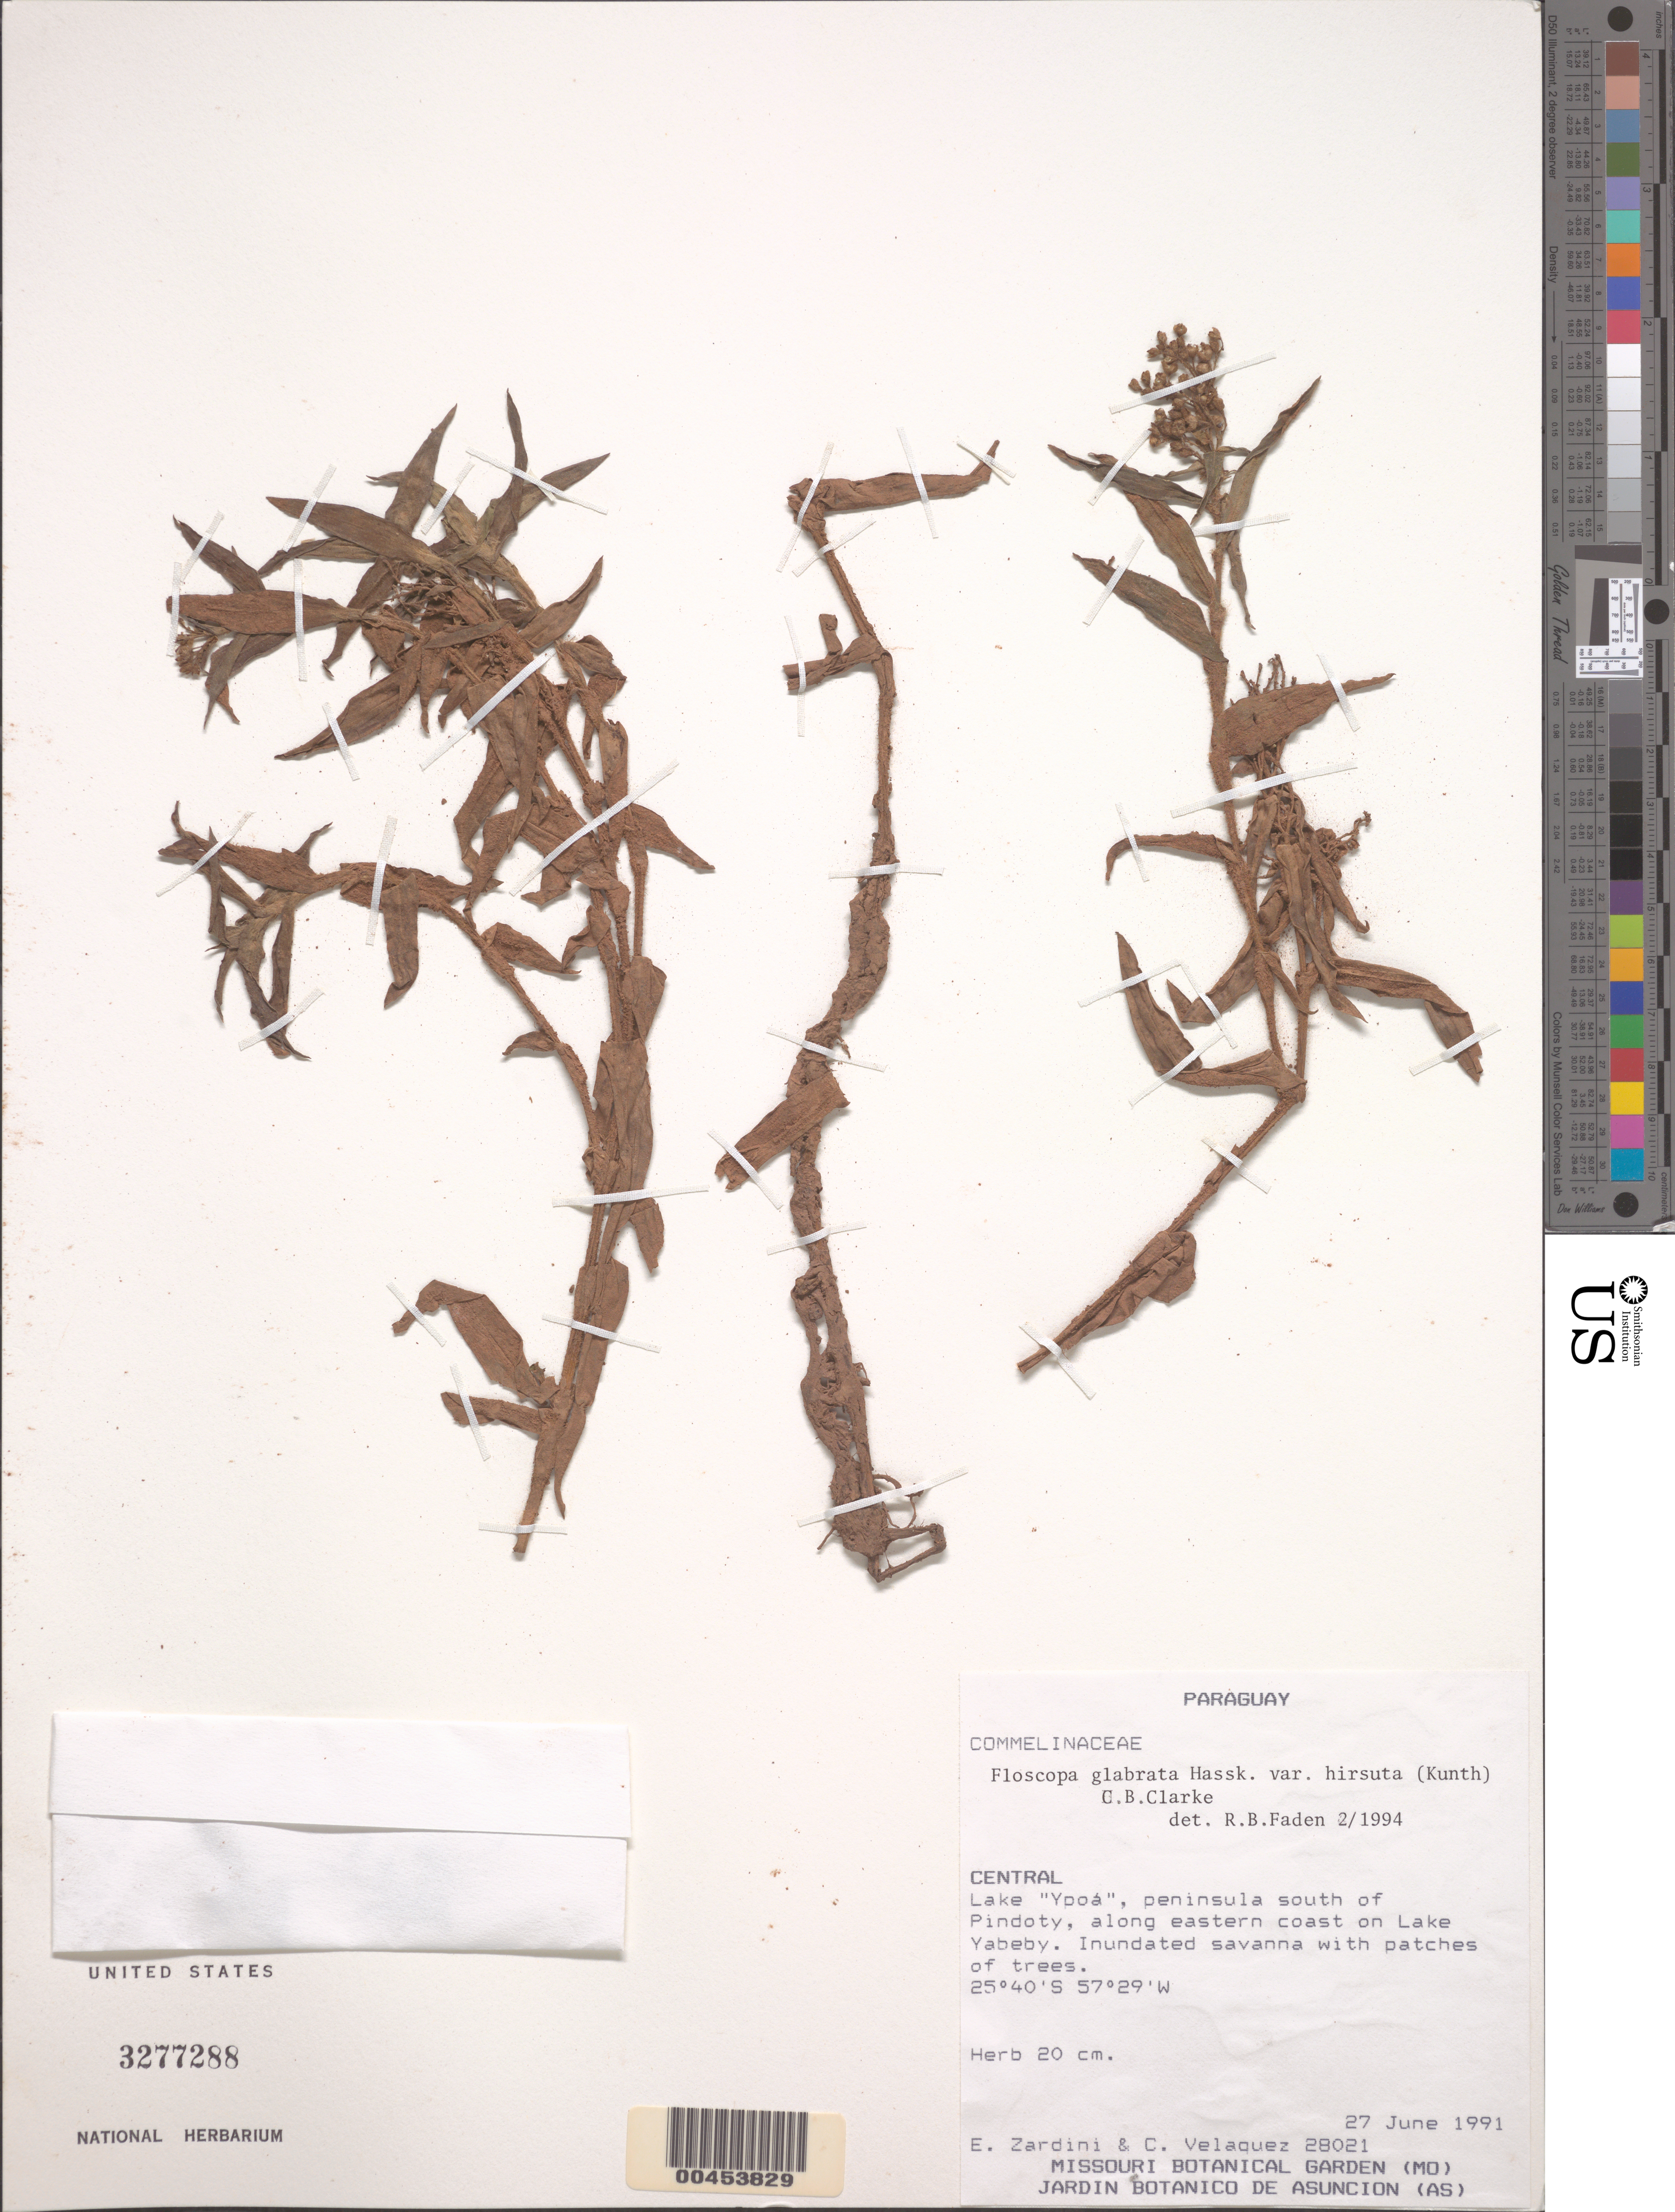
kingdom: Plantae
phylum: Tracheophyta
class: Liliopsida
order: Commelinales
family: Commelinaceae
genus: Floscopa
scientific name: Floscopa glabrata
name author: (Kunth) Hassk.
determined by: Faden, Robert B., (US), Smithsonian Institution - National Museum of Natural History (UNITED STATES)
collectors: E. M. Zardini & C. Velasquez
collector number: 28021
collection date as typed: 27 Jun 1991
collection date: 1991-06-27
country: Paraguay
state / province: Central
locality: Lake ypoa, s of pindoty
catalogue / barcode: US 3277288